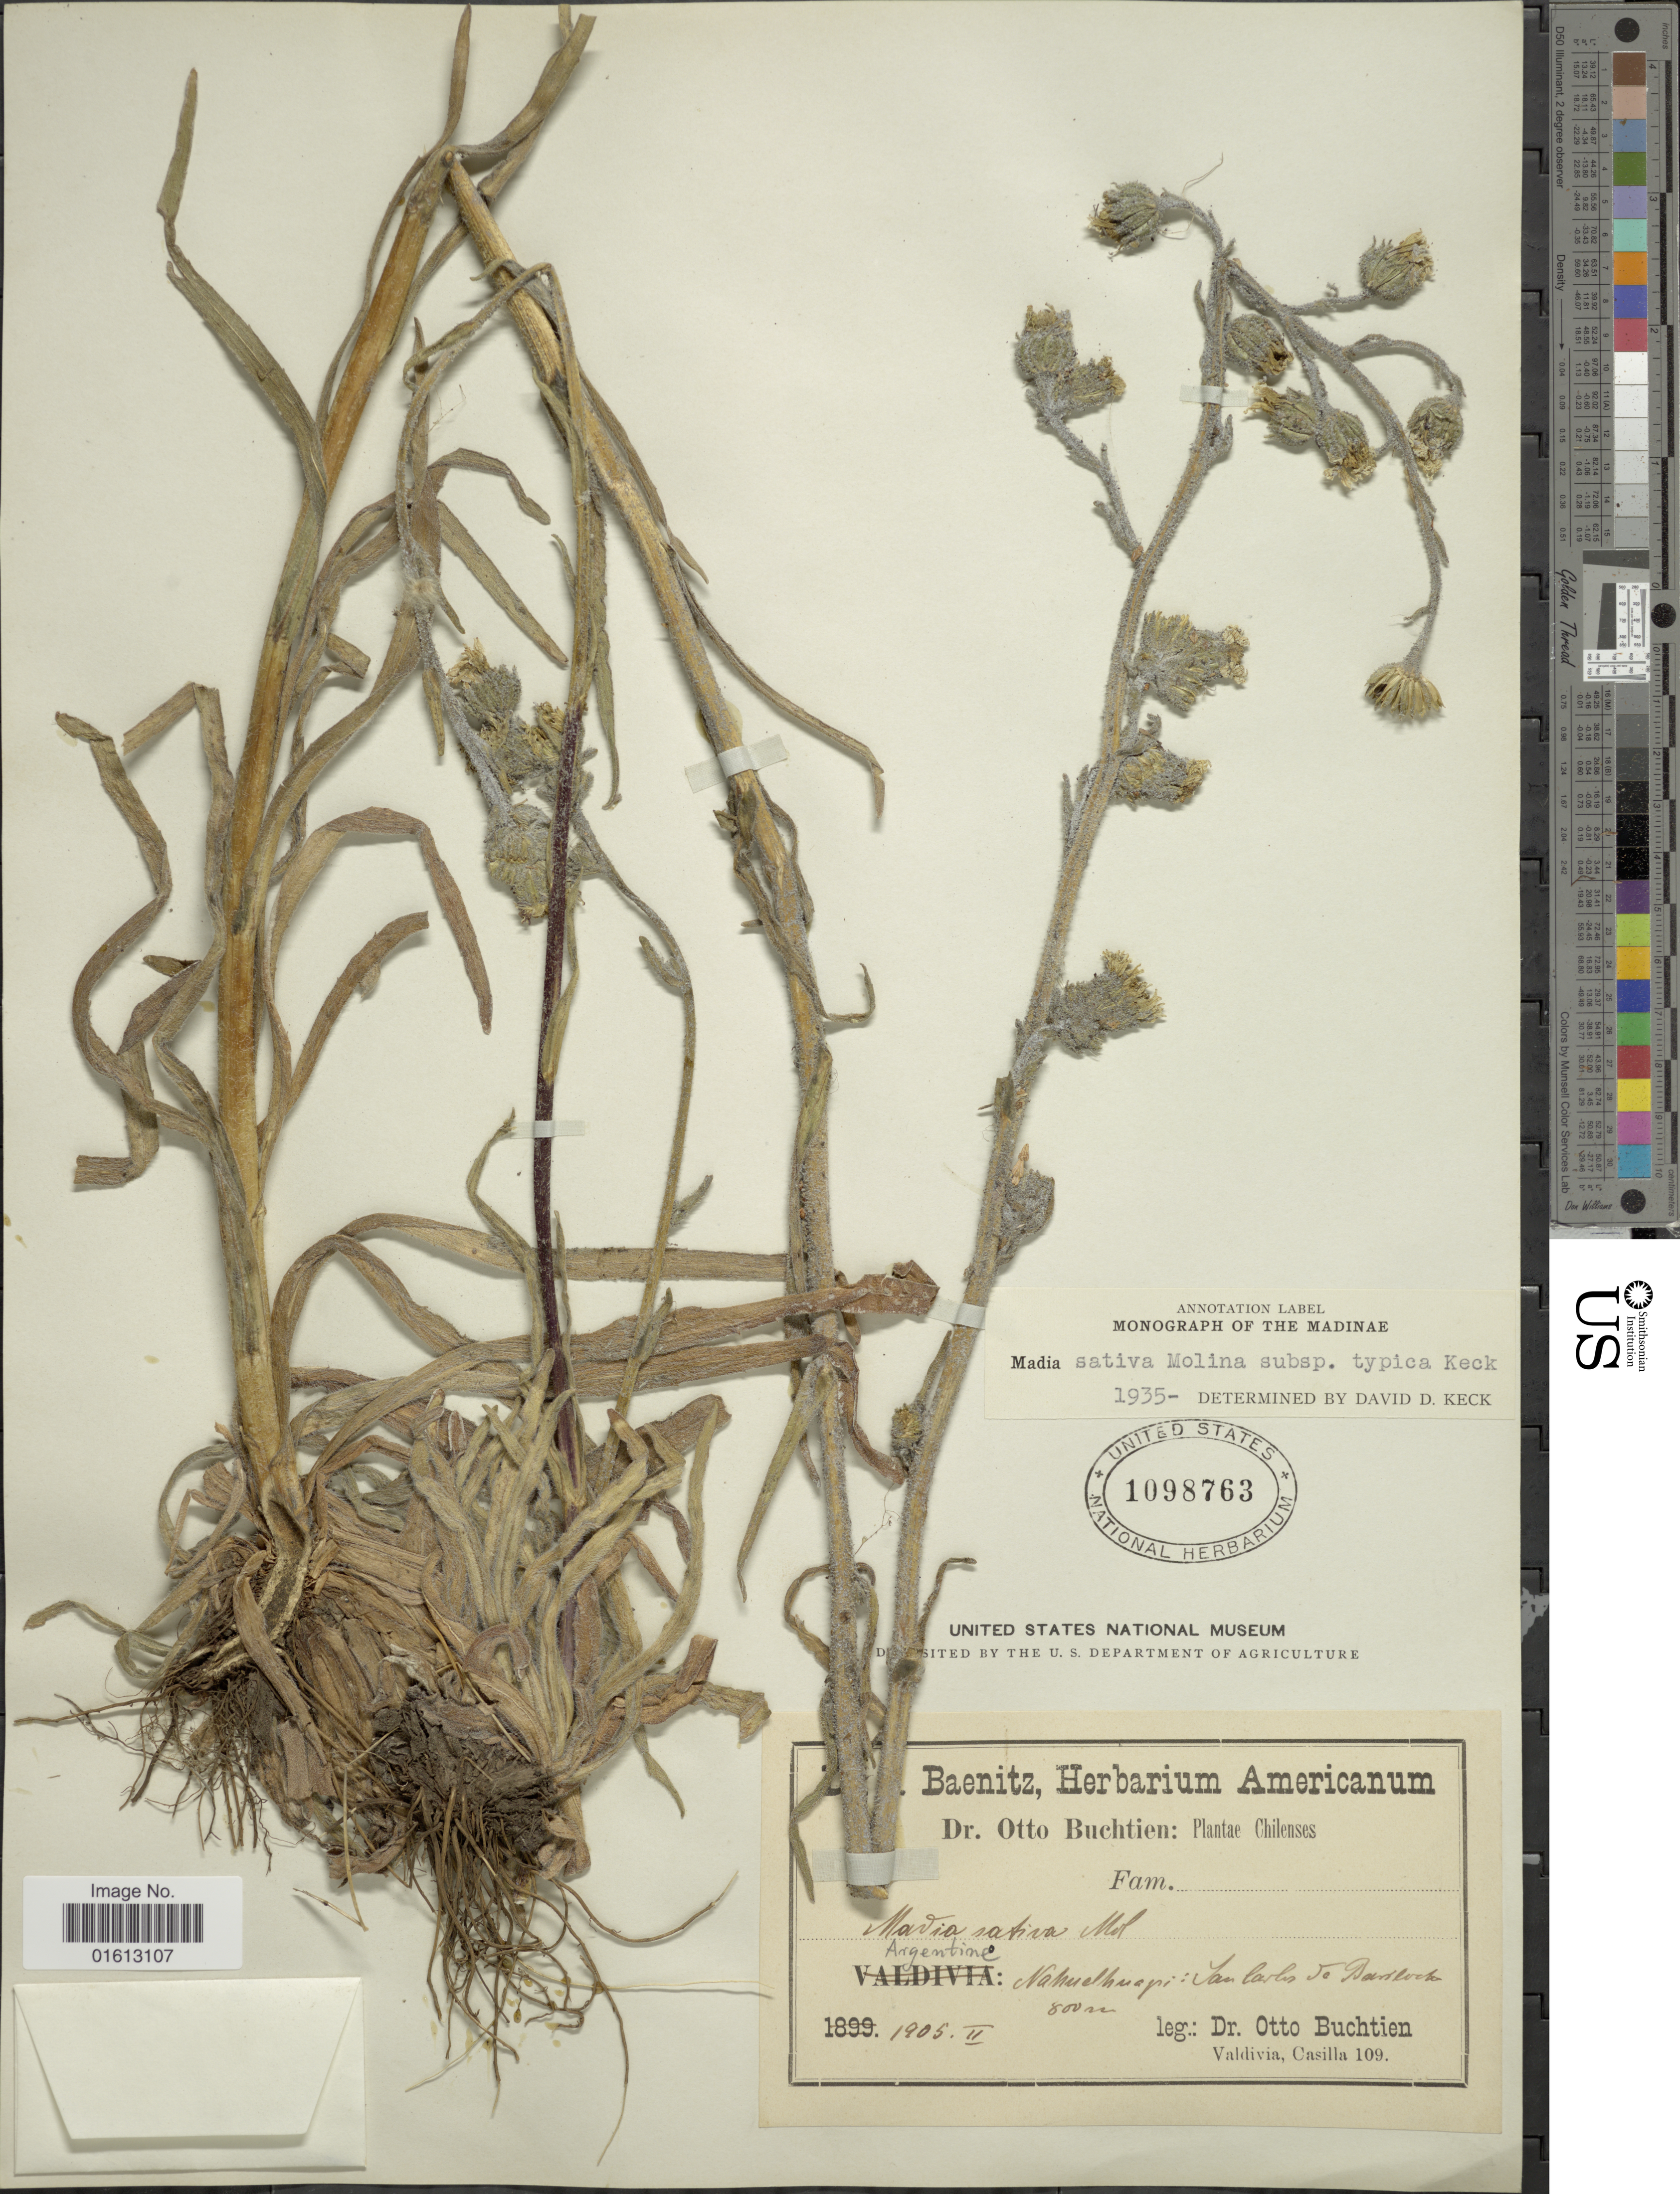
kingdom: Plantae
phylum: Tracheophyta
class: Magnoliopsida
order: Asterales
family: Asteraceae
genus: Madia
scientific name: Madia sativa subsp. sativa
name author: Molina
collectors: O. Buchtien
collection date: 1905-02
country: Argentina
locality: Argentina, Nahualhuapi: San Carlos do Bradlock.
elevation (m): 800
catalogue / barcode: US 1098763